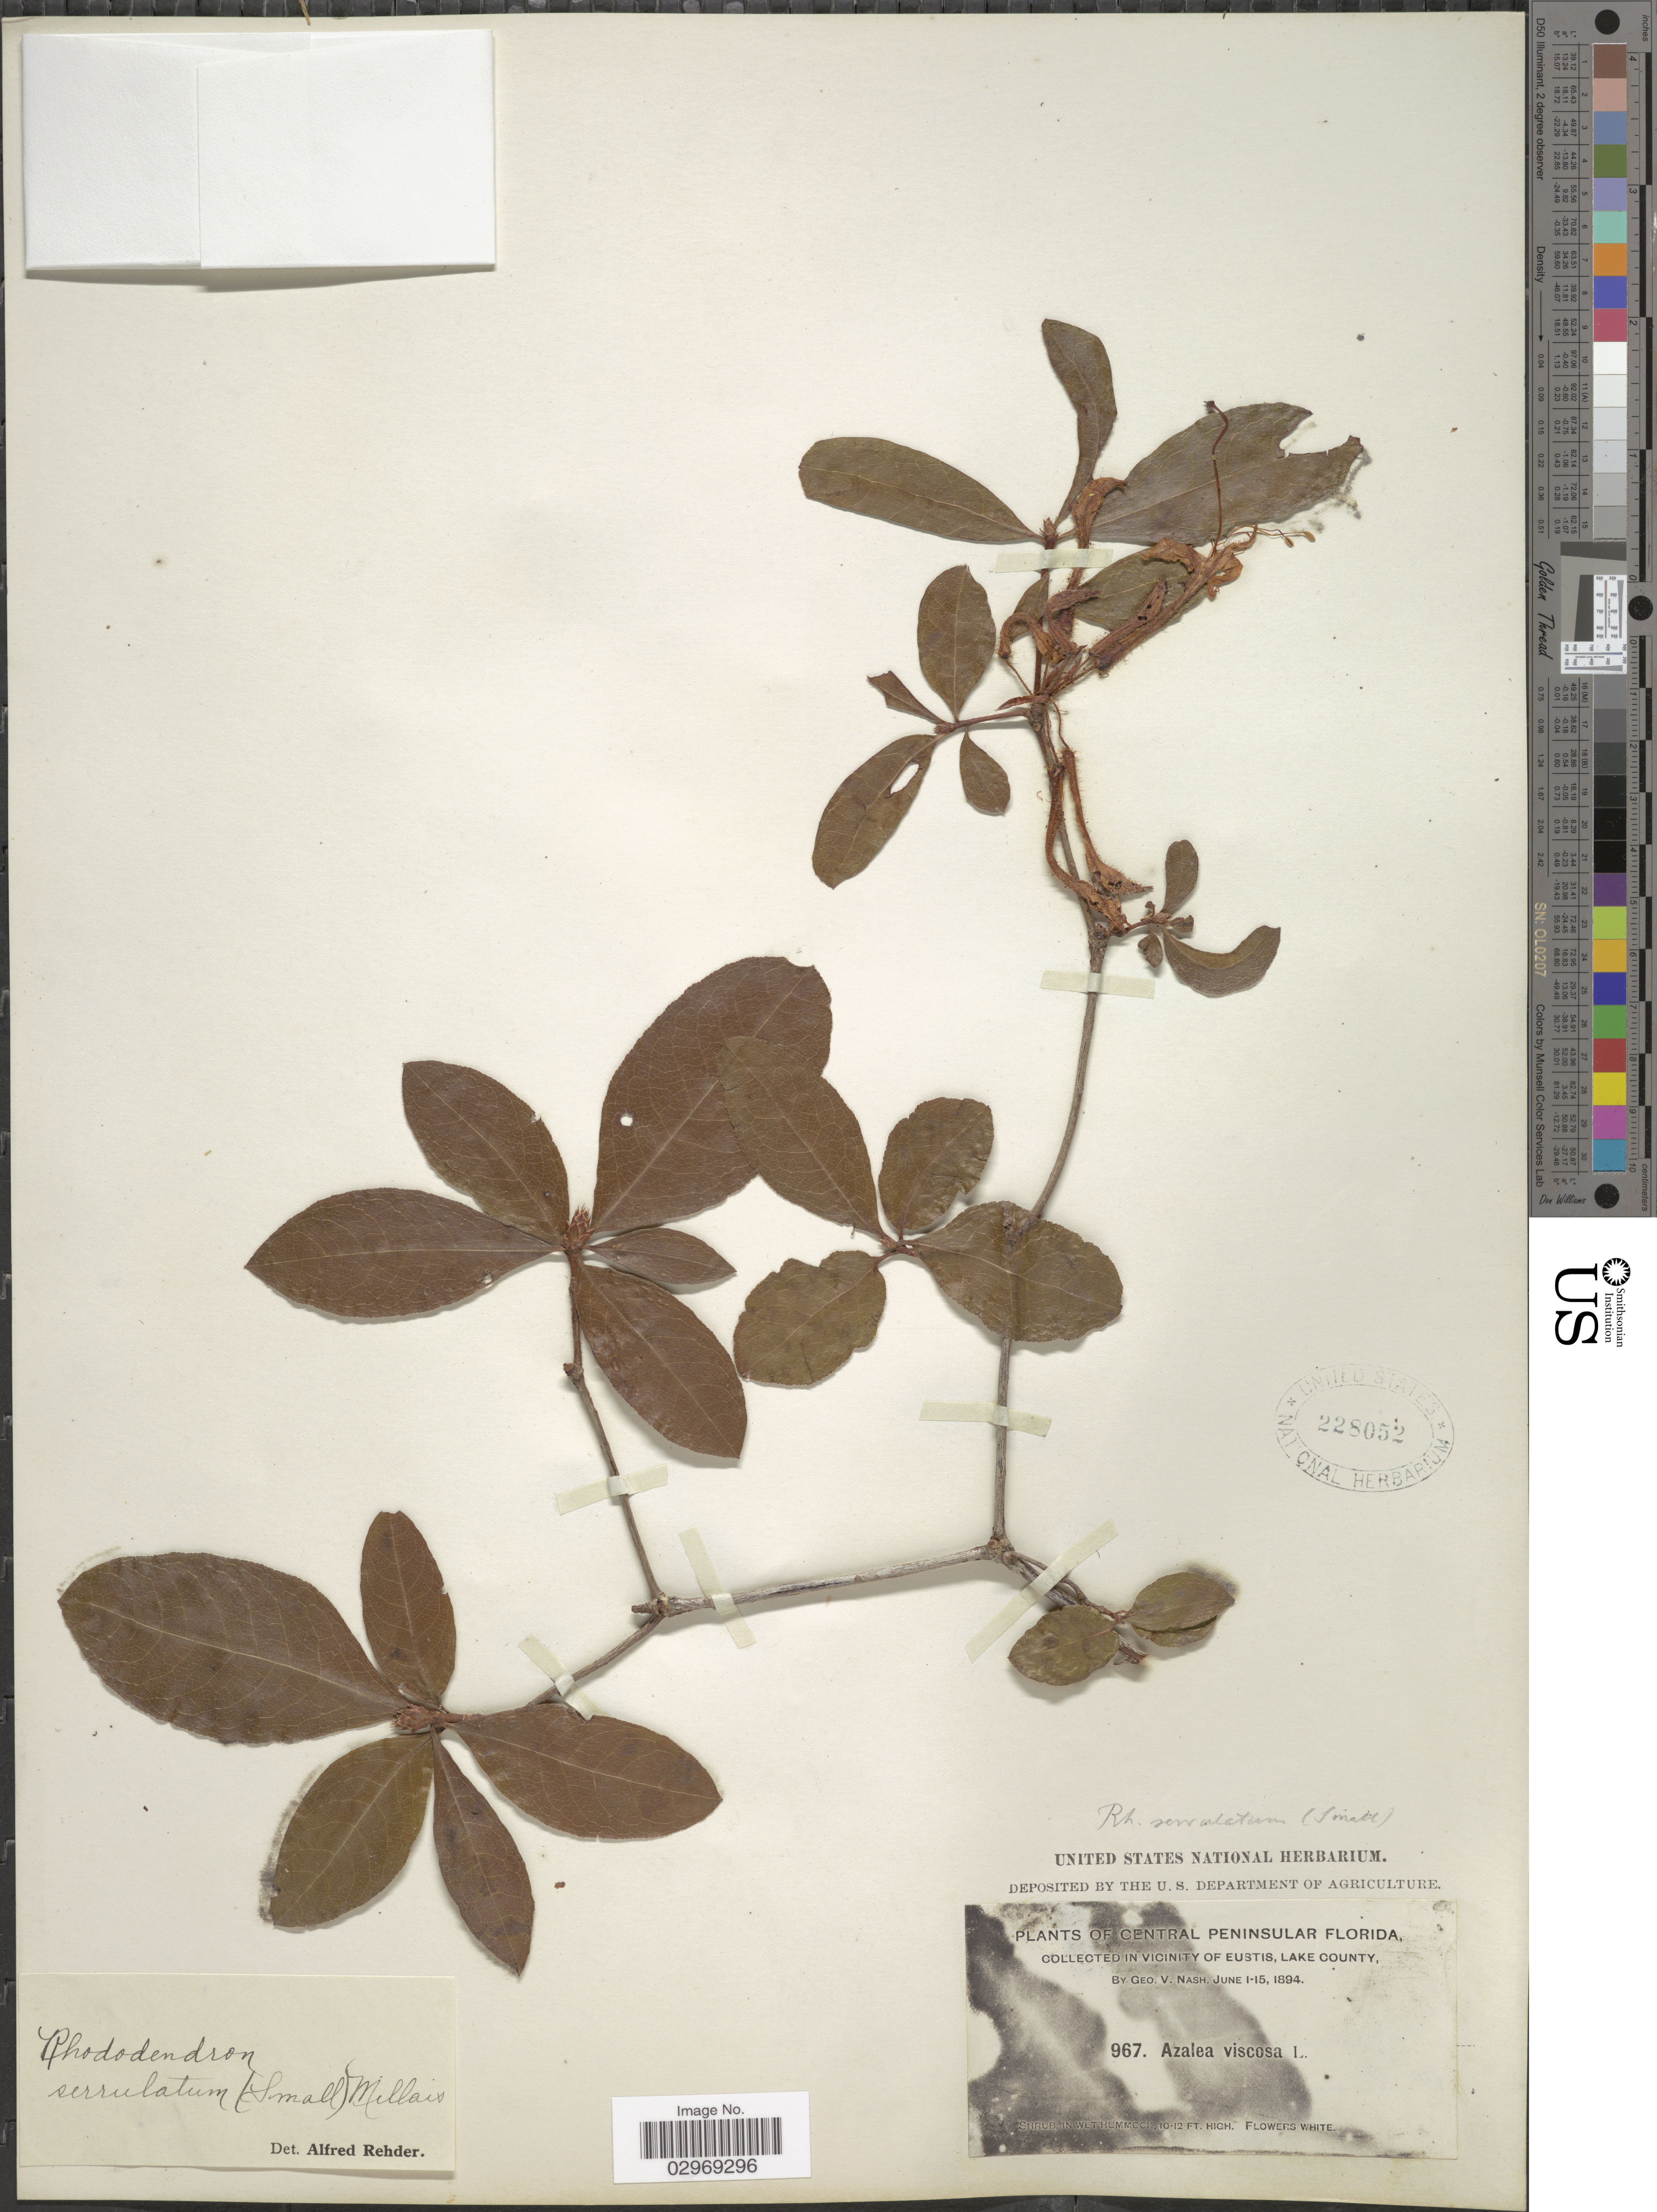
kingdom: Plantae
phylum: Tracheophyta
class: Magnoliopsida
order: Ericales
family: Ericaceae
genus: Rhododendron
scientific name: Rhododendron serrulatum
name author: (Small) Millais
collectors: G. V. Nash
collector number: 967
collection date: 1894-06-01/1894-06-15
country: United States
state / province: Florida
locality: Central Peninsular Florida, in the vicinity of Eustis, Lake County.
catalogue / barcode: US 228052